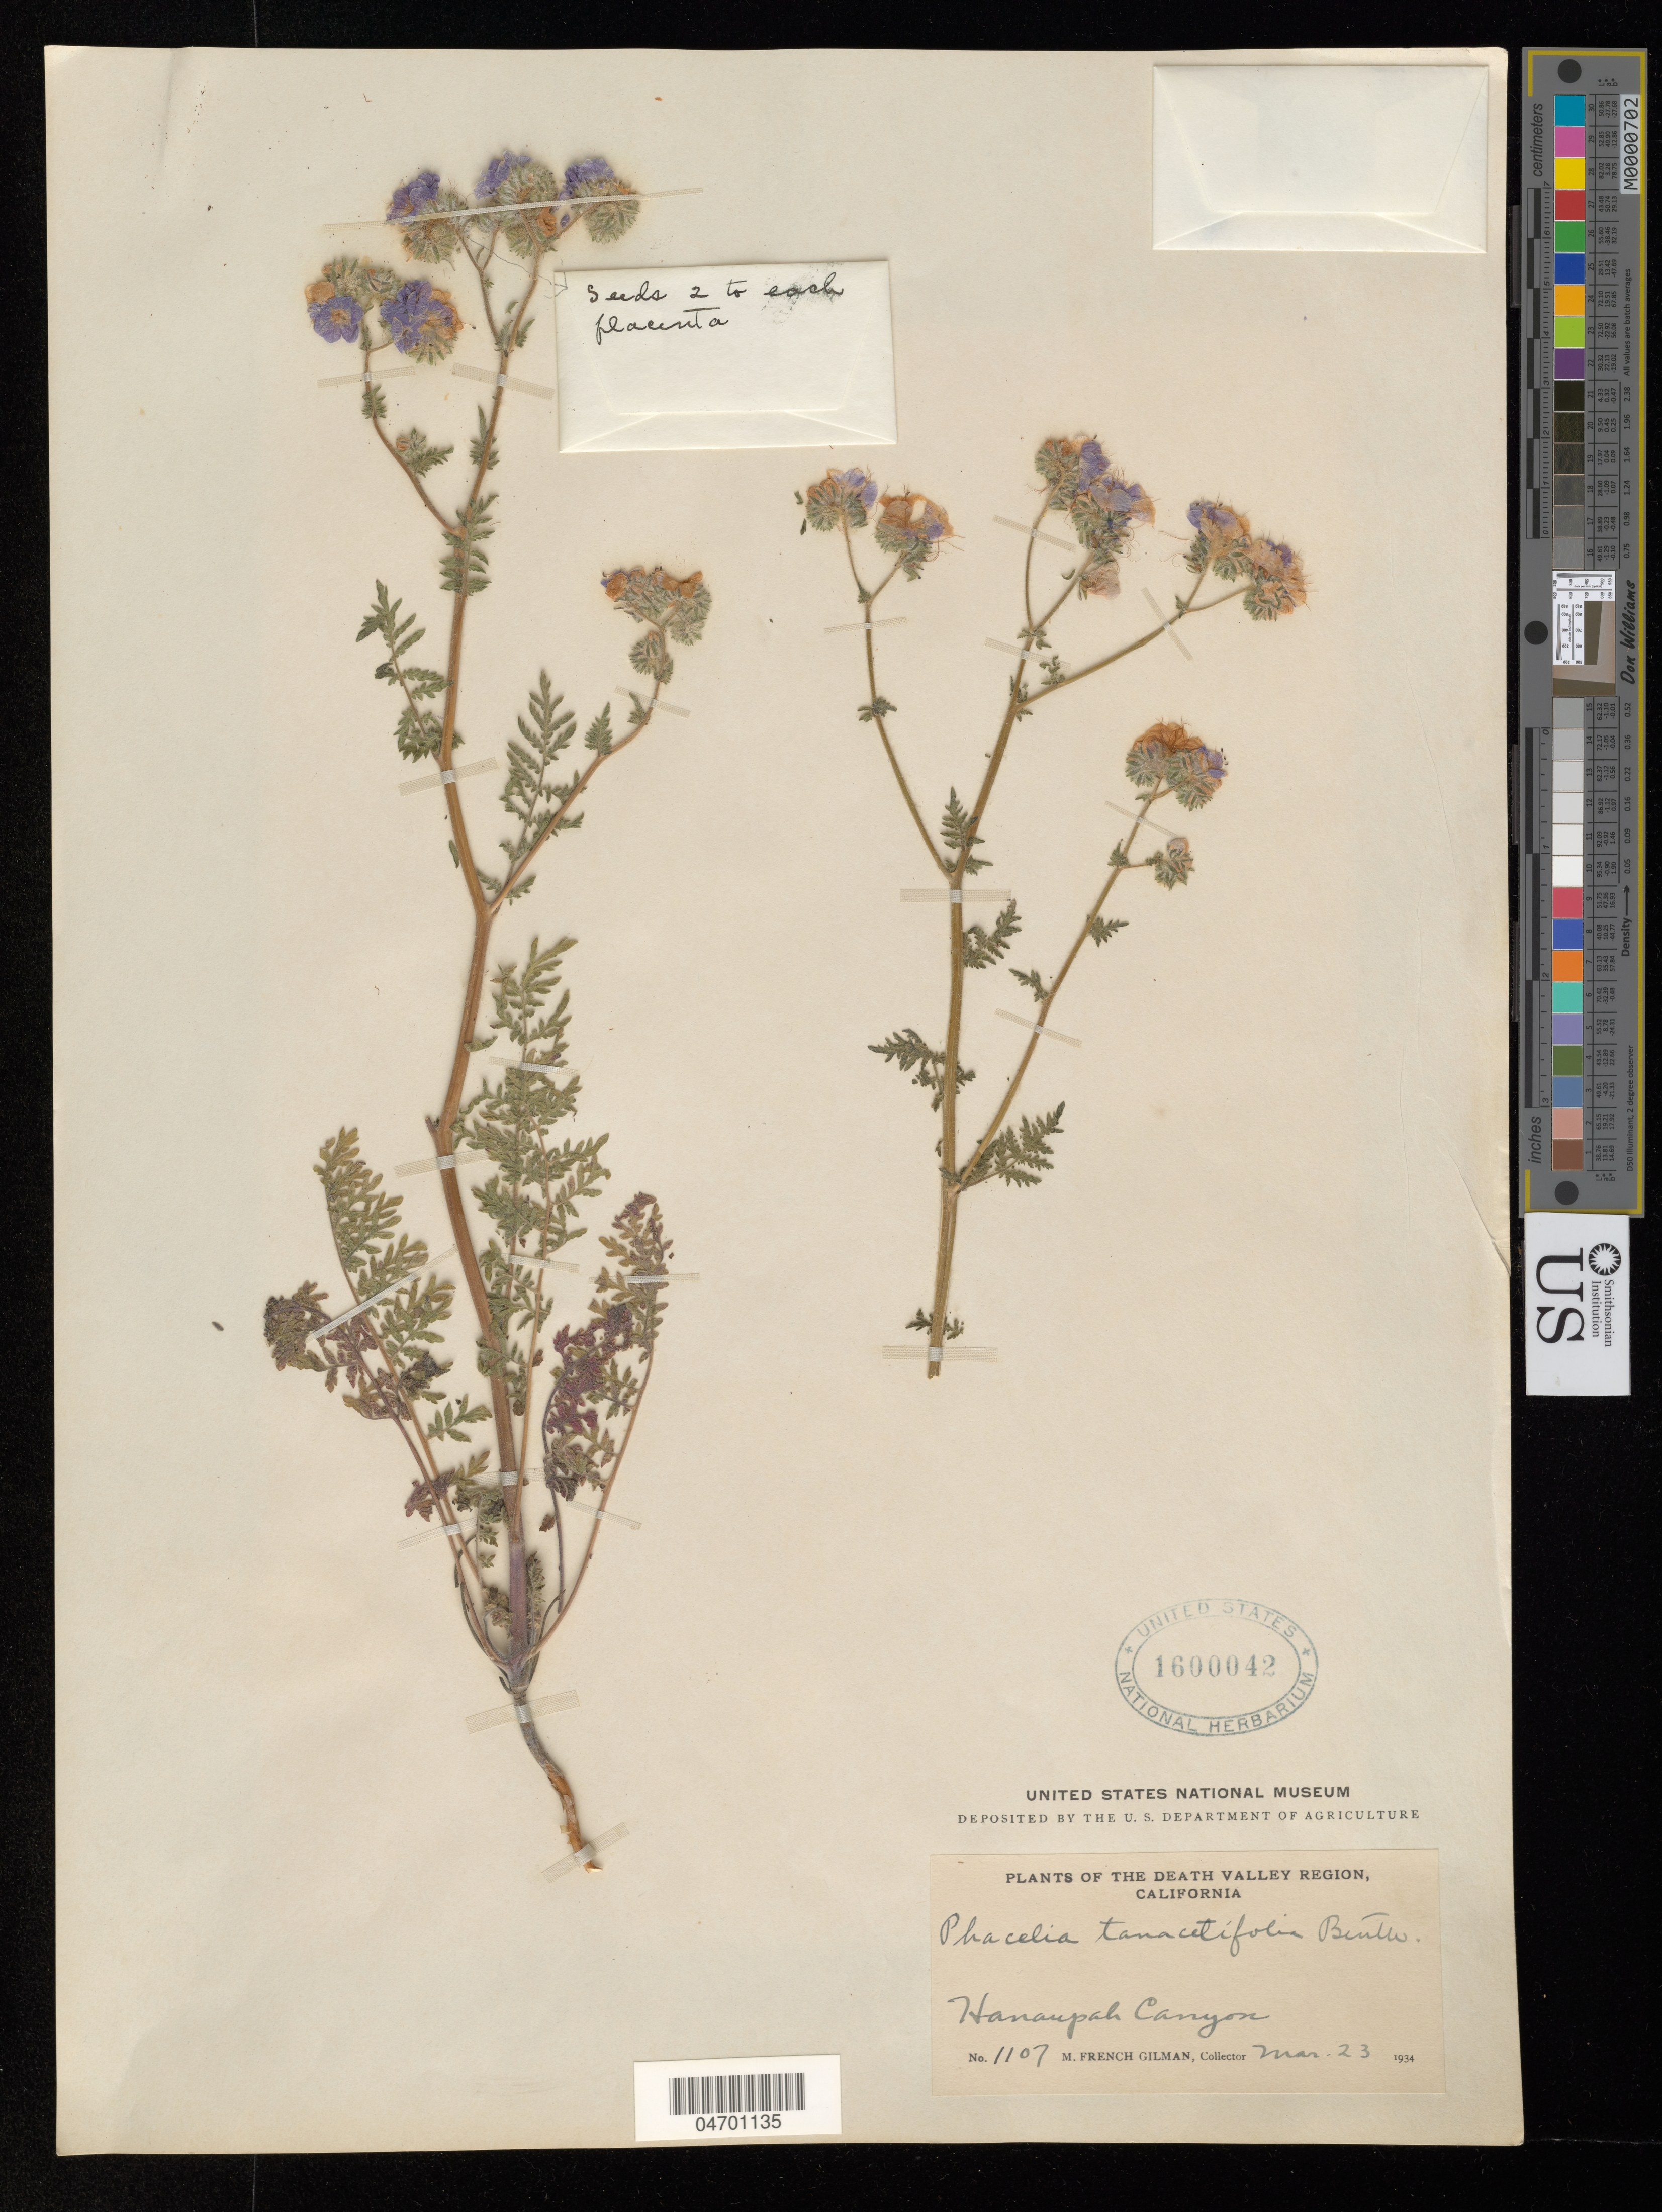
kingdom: Plantae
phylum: Tracheophyta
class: Magnoliopsida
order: Boraginales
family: Hydrophyllaceae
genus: Phacelia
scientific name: Phacelia tanacetifolia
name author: Benth.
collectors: M. F. Gilman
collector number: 1107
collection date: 1934-03-23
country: United States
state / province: California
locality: The Death Valley Region. Hanaupah Canyon.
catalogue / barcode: US 1600042